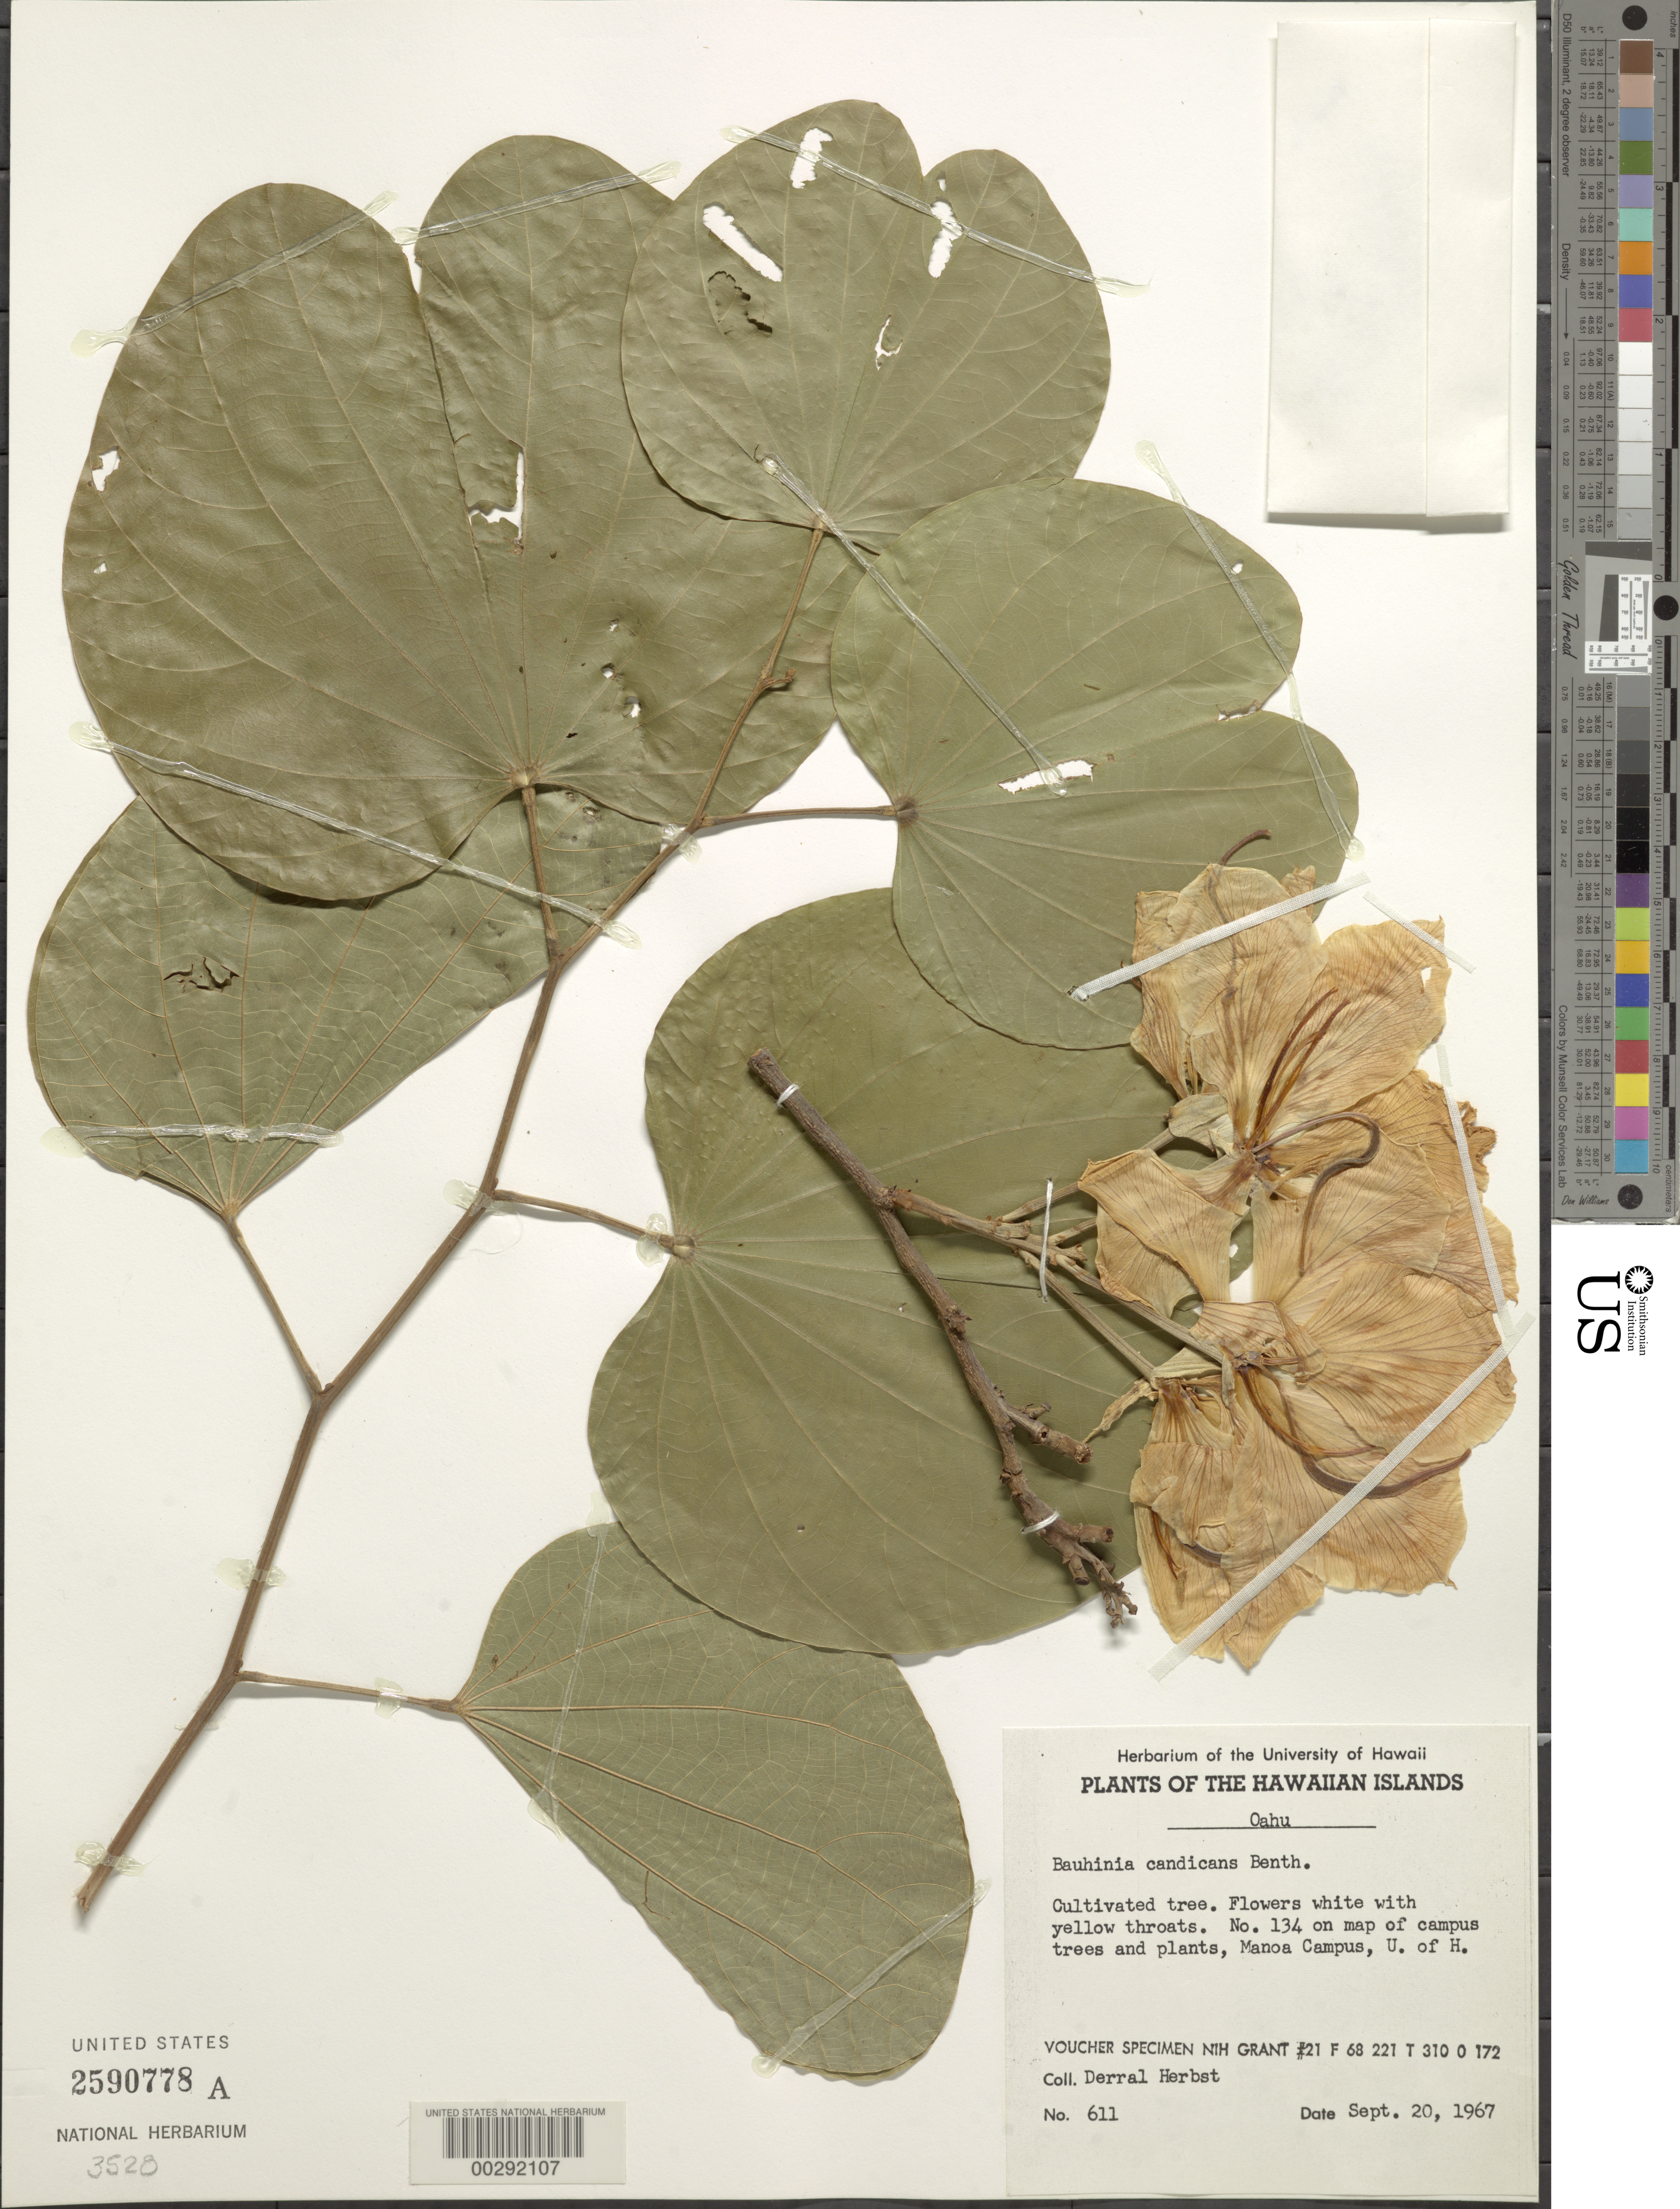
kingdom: Plantae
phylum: Tracheophyta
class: Magnoliopsida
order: Fabales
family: Fabaceae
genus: Bauhinia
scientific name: Bauhinia monandra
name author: Kurz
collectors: D. Herbst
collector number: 611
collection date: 1967-09-20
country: United States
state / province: Hawaii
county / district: Honolulu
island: Oahu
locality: Oahu. no. 134 on map of campus trees and plants, Manao Campus, U. of H.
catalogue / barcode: US 2590778A